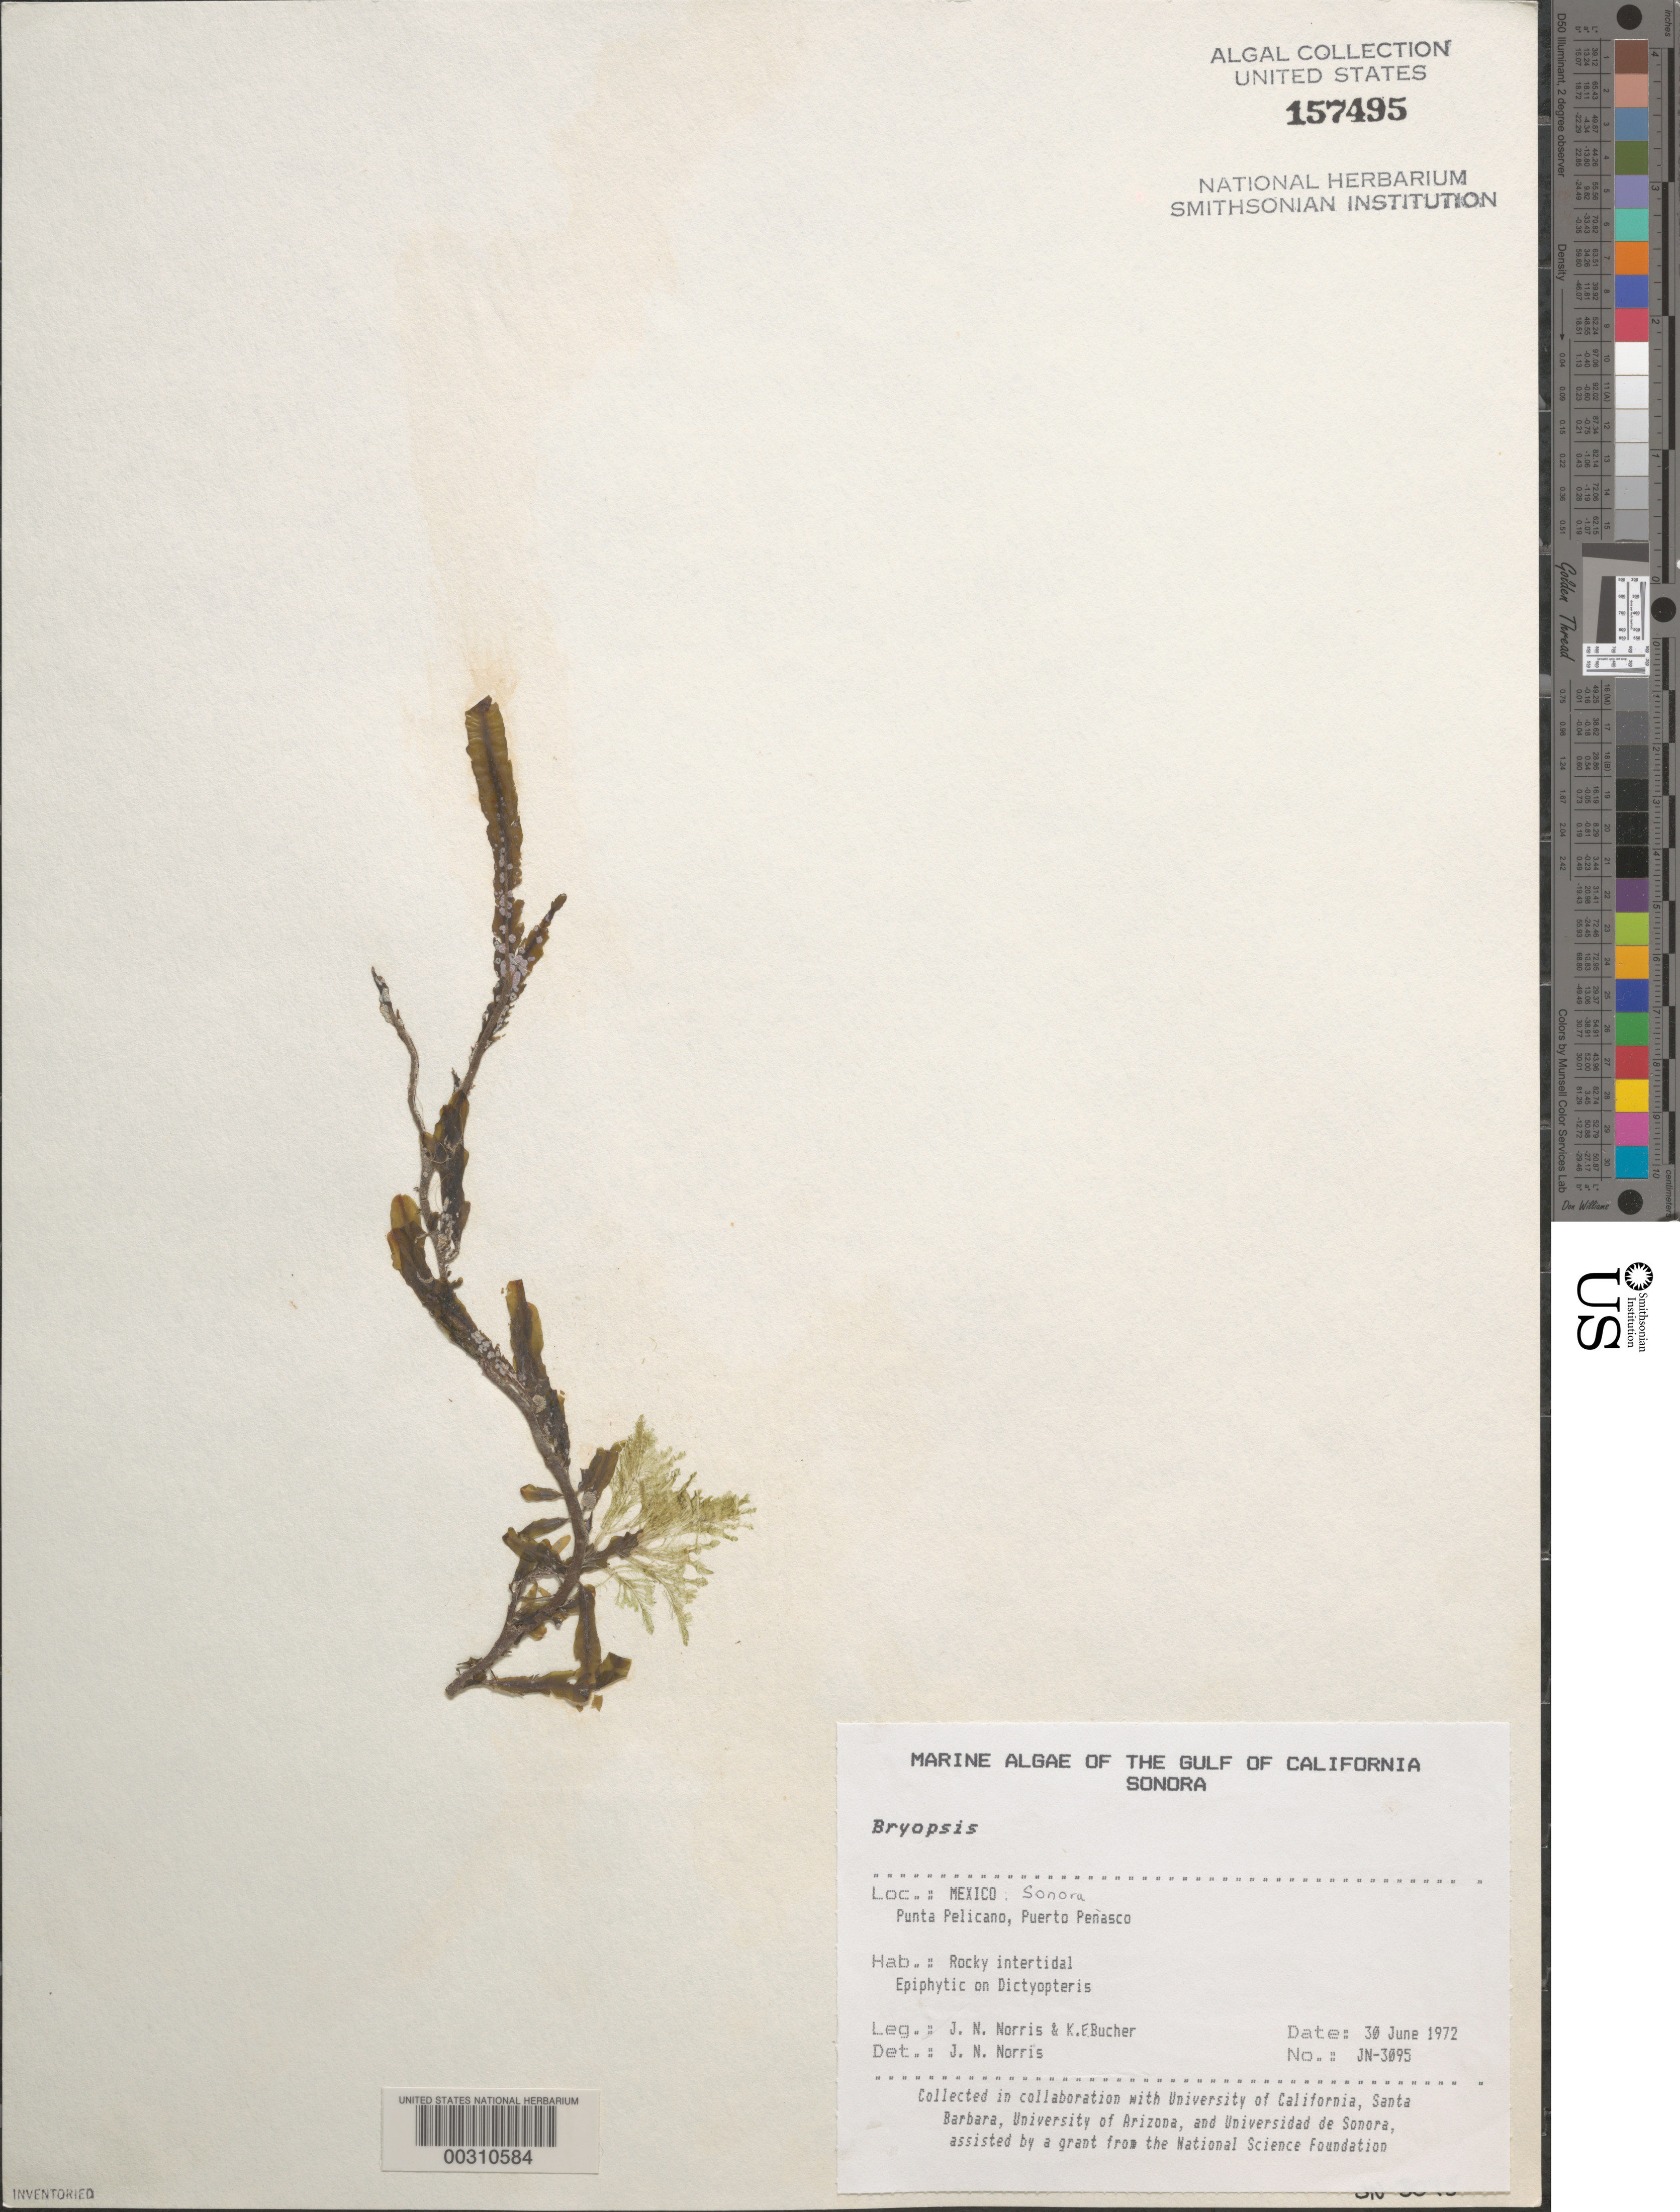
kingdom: Plantae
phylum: Chlorophyta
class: Ulvophyceae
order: Bryopsidales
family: Bryopsidaceae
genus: Bryopsis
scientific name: Bryopsis sp.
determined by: Norris, James N.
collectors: J. N. Norris & K. E. Bucher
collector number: JN-3095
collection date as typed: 30 Jun 1972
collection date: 1972-06-30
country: Mexico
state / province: Sonora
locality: Punta Pelicano, Puerto Penasco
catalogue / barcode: US 157495